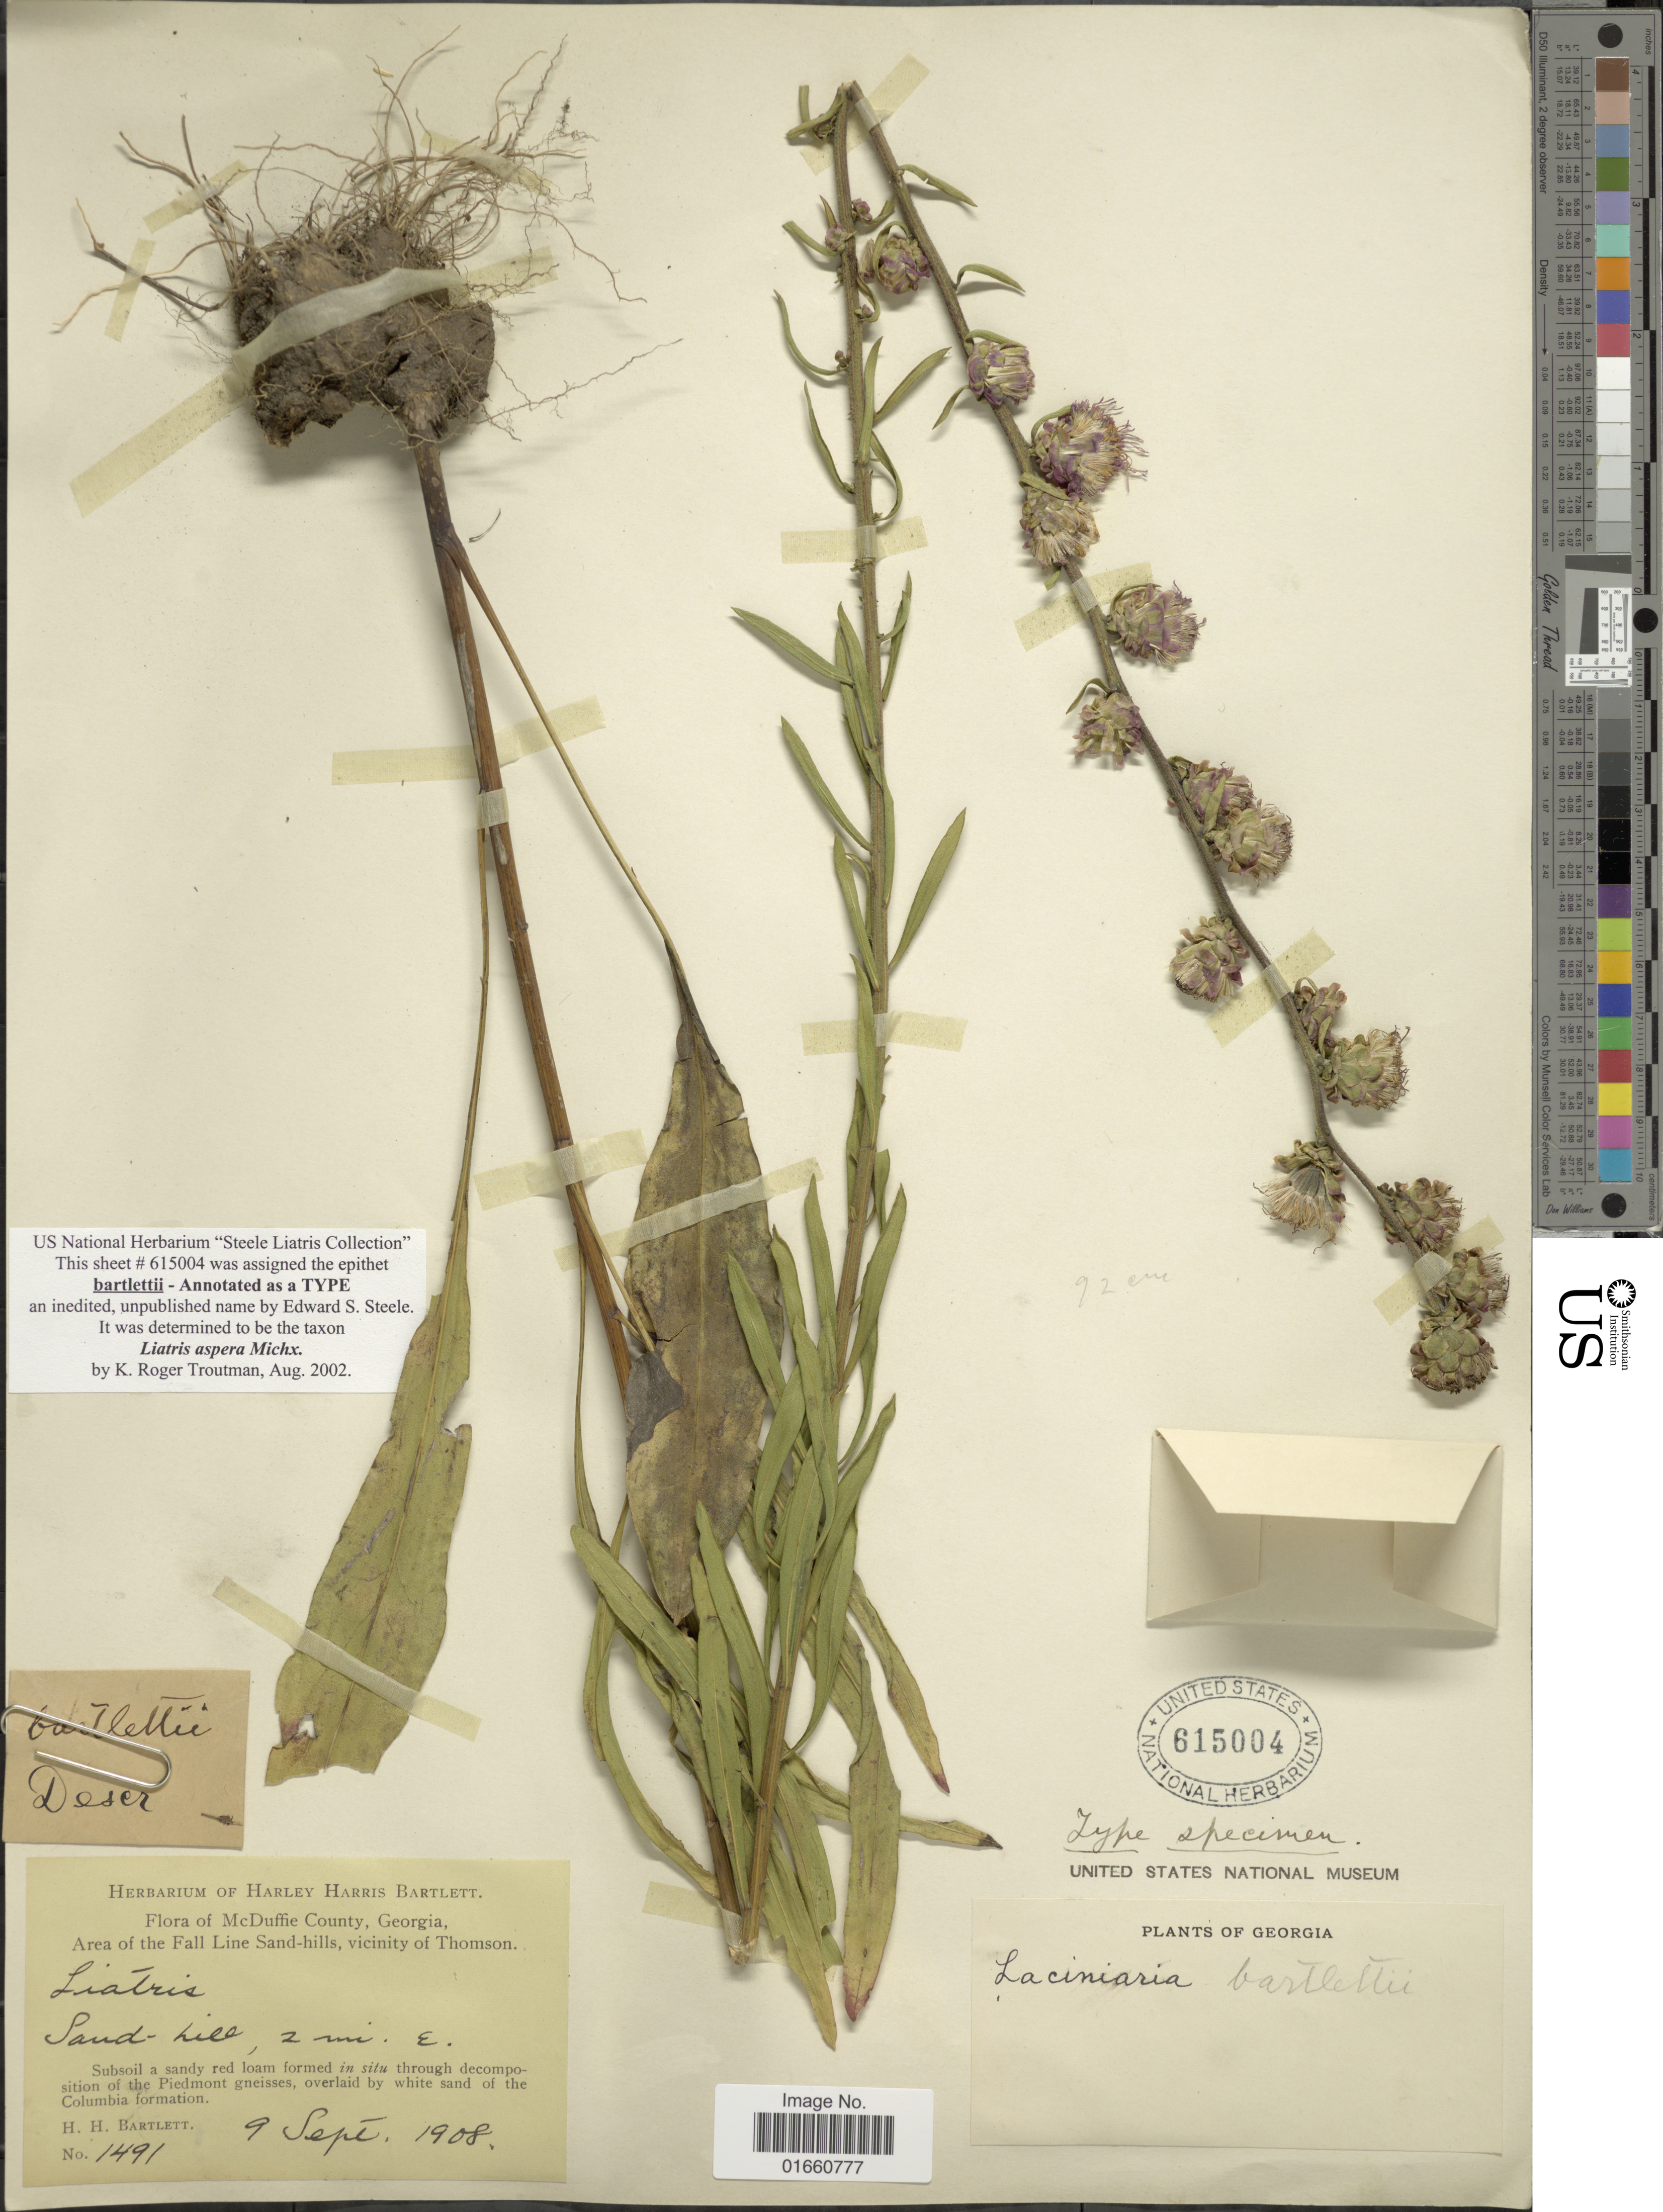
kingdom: Plantae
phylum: Tracheophyta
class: Magnoliopsida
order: Asterales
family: Asteraceae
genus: Liatris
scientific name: Liatris aspera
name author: Michx.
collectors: H. H. Bartlett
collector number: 1491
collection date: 1908-09-09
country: United States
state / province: Georgia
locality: McDuffie County, Area of the Fall Line Sand-hills, vicinity of Thomson, Sand hill, 2 mi E.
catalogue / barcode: US 615004